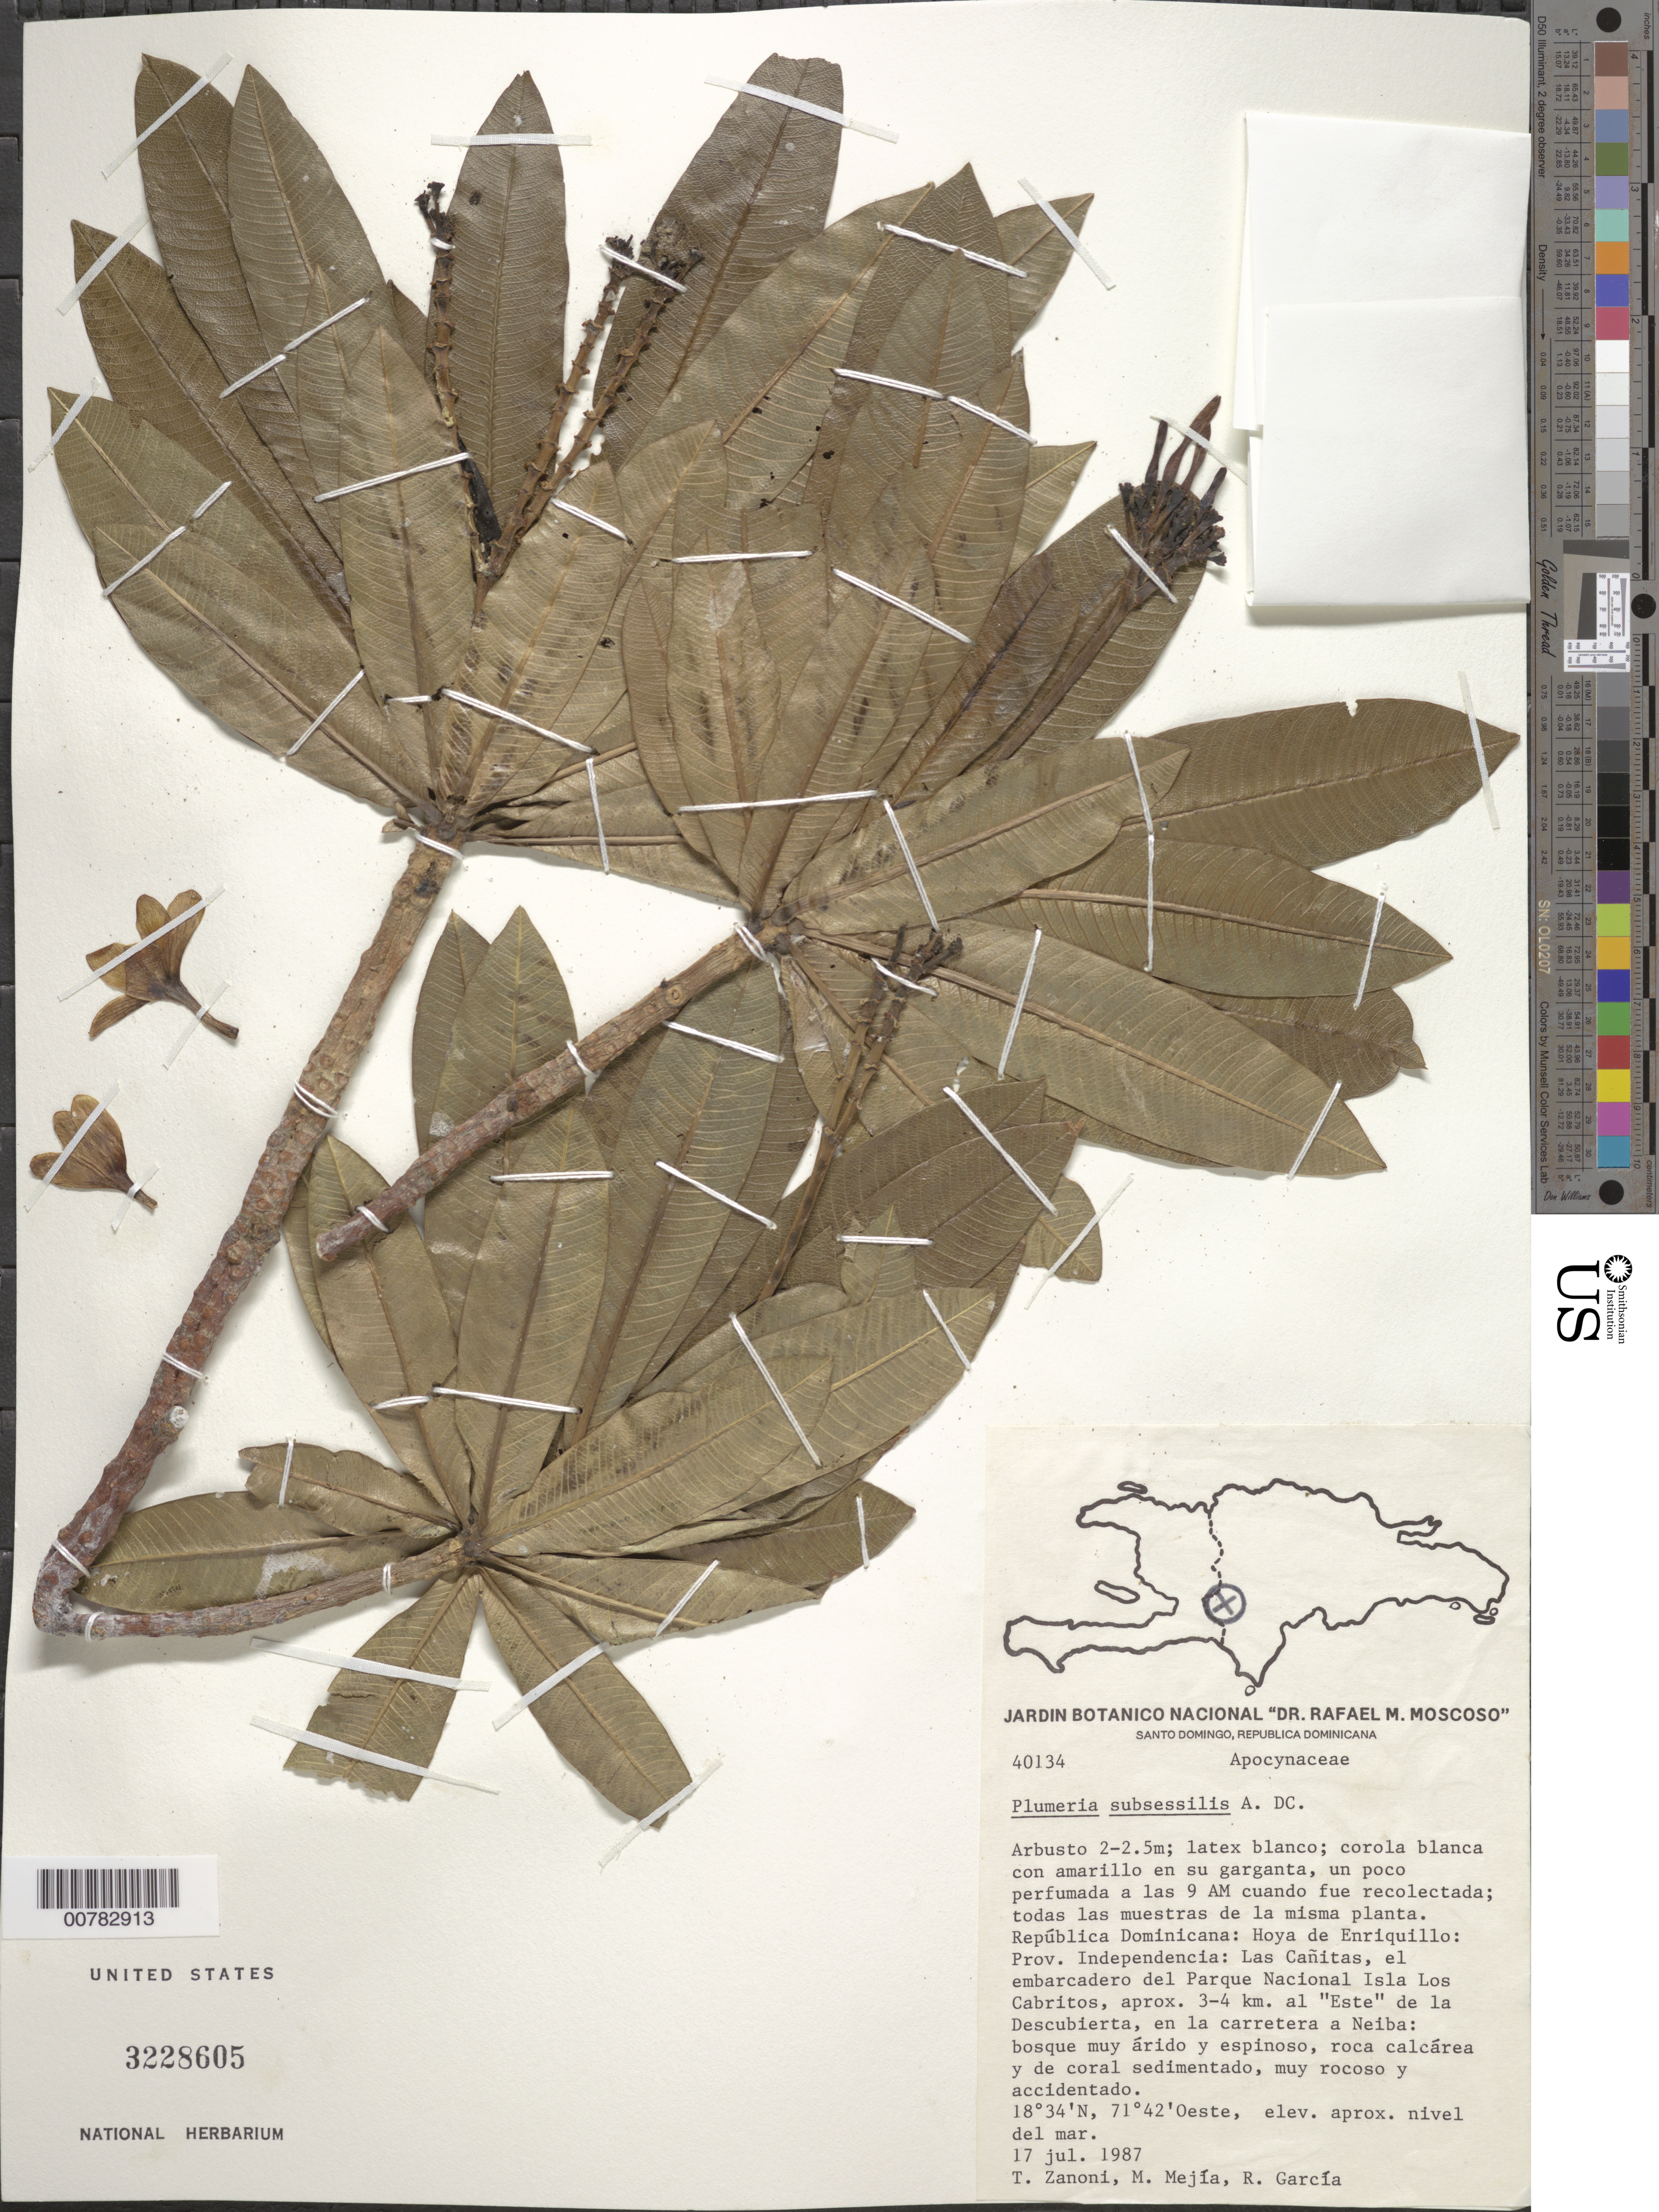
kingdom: Plantae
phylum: Tracheophyta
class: Magnoliopsida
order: Gentianales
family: Apocynaceae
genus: Plumeria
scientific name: Plumeria subsessilis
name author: A. DC.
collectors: T. A. Zanoni, M. Mejia & R. G. García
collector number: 40134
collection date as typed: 17 Jul 1987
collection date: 1987-07-17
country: Dominican Republic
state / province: Independencia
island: Hispaniola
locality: Hoya de Enriquillo, Las Cañitas, Los Cabritos Island National Park port, aprox. 3-4 km to east of La Descubierta, in road to Neiba.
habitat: Arid and spine forest, calcareous and coral knockout, very rocky and disturbed.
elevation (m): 0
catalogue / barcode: US 3228605